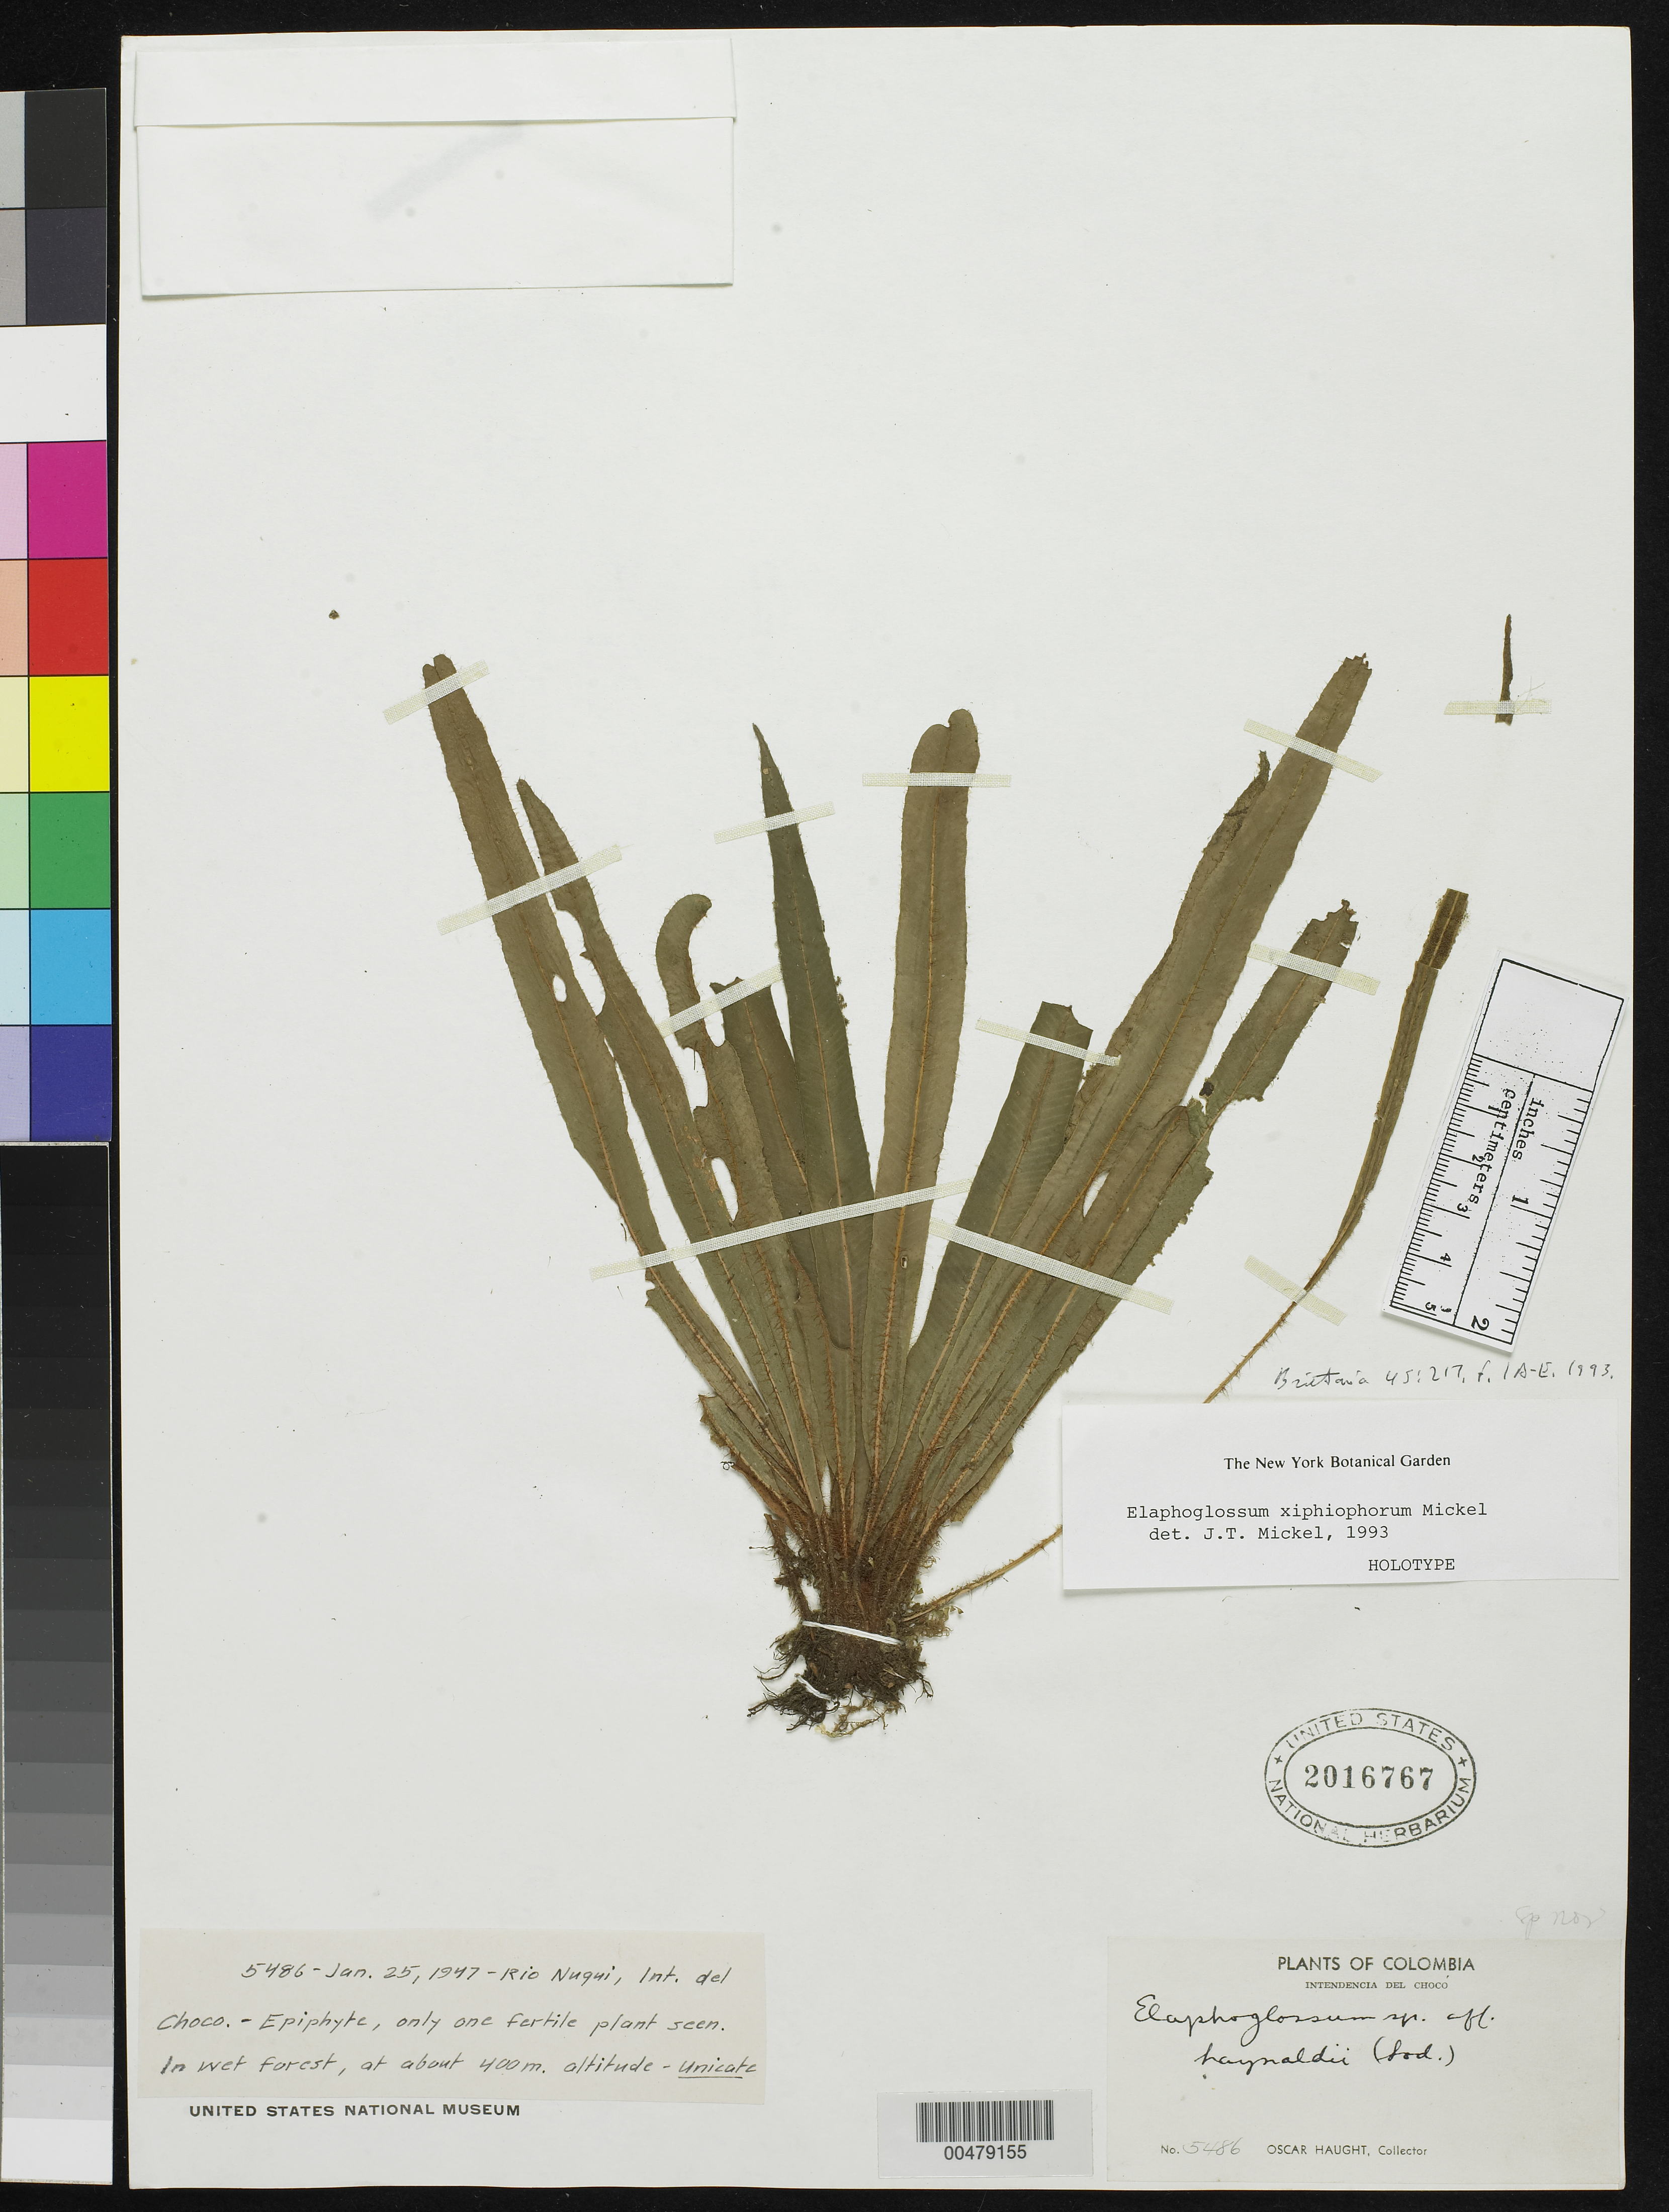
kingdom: Plantae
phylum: Tracheophyta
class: Polypodiopsida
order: Polypodiales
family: Dryopteridaceae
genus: Elaphoglossum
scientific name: Elaphoglossum xiphiophorum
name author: Mickel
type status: Holotype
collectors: O. L. Haught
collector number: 5486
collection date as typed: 25 Jan 1947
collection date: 1947-01-25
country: Colombia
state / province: Chocó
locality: Rio Nuqui.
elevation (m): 1550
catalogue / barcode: US 2016767